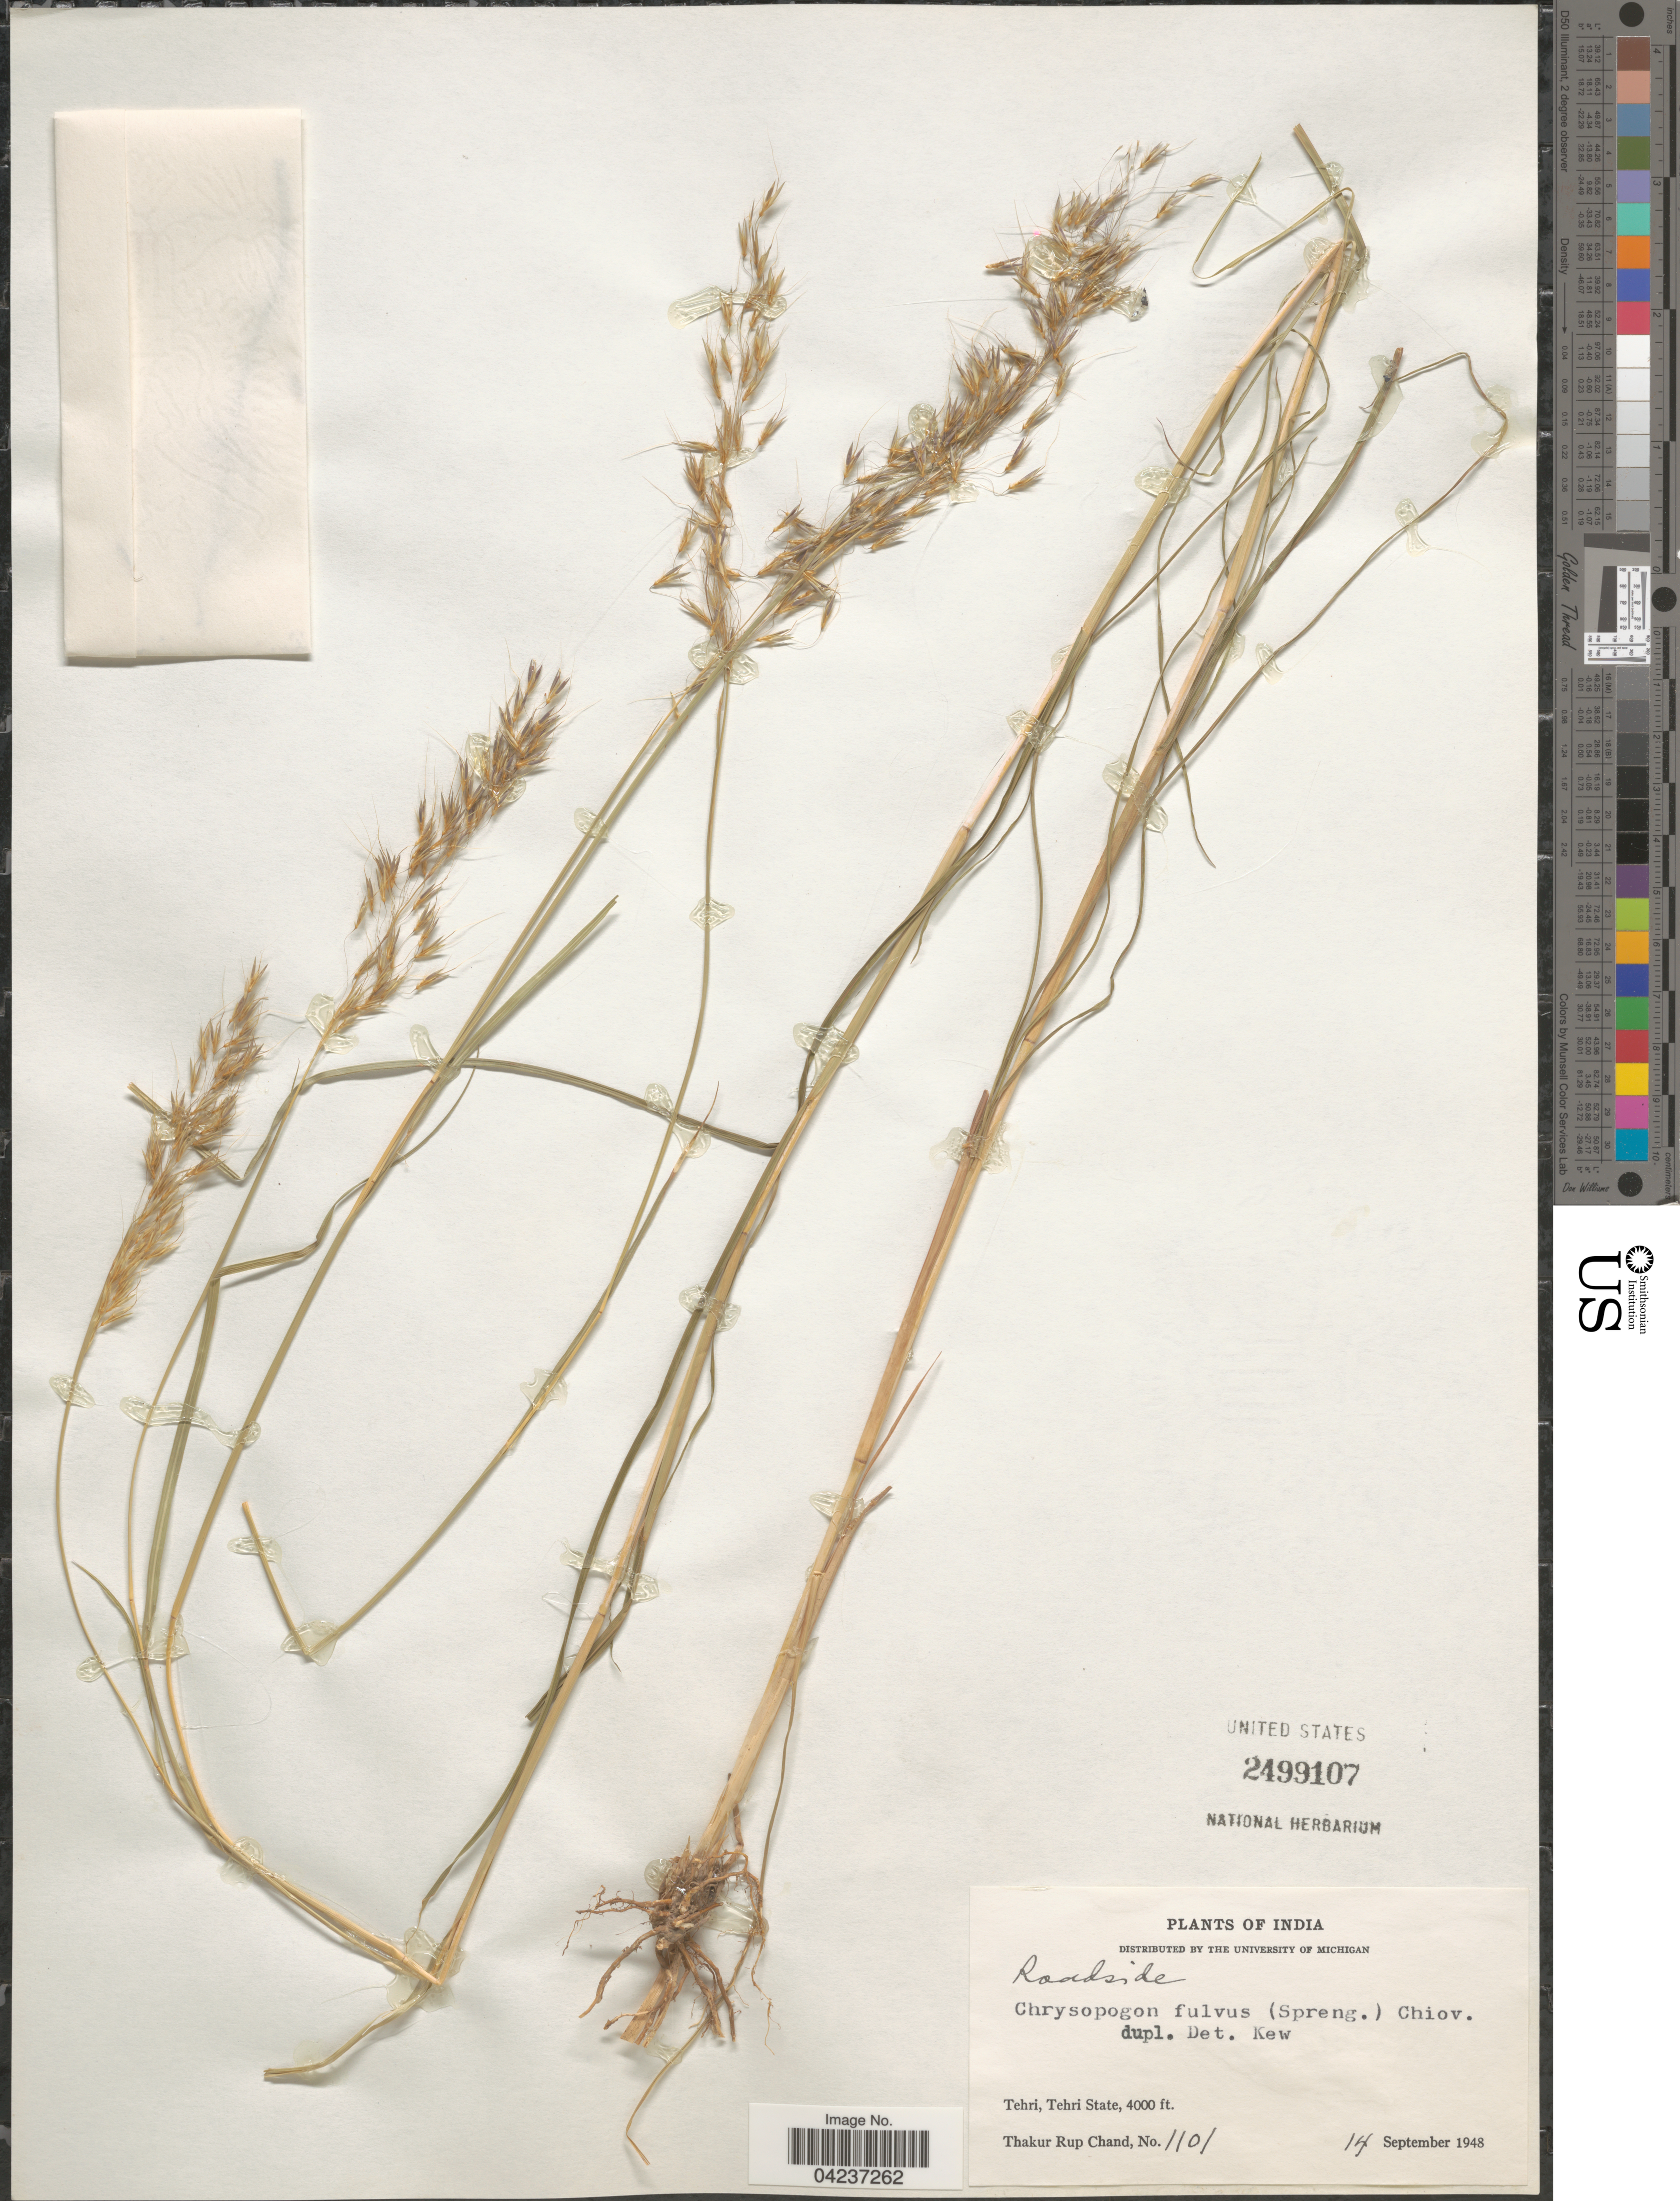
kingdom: Plantae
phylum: Tracheophyta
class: Liliopsida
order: Poales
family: Poaceae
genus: Chrysopogon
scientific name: Chrysopogon fulvus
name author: (Spreng.) Chiov.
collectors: T. R. Chand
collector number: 1101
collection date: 1948-09-14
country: India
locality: Tehri, Tehri State.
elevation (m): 1219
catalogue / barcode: US 2499107